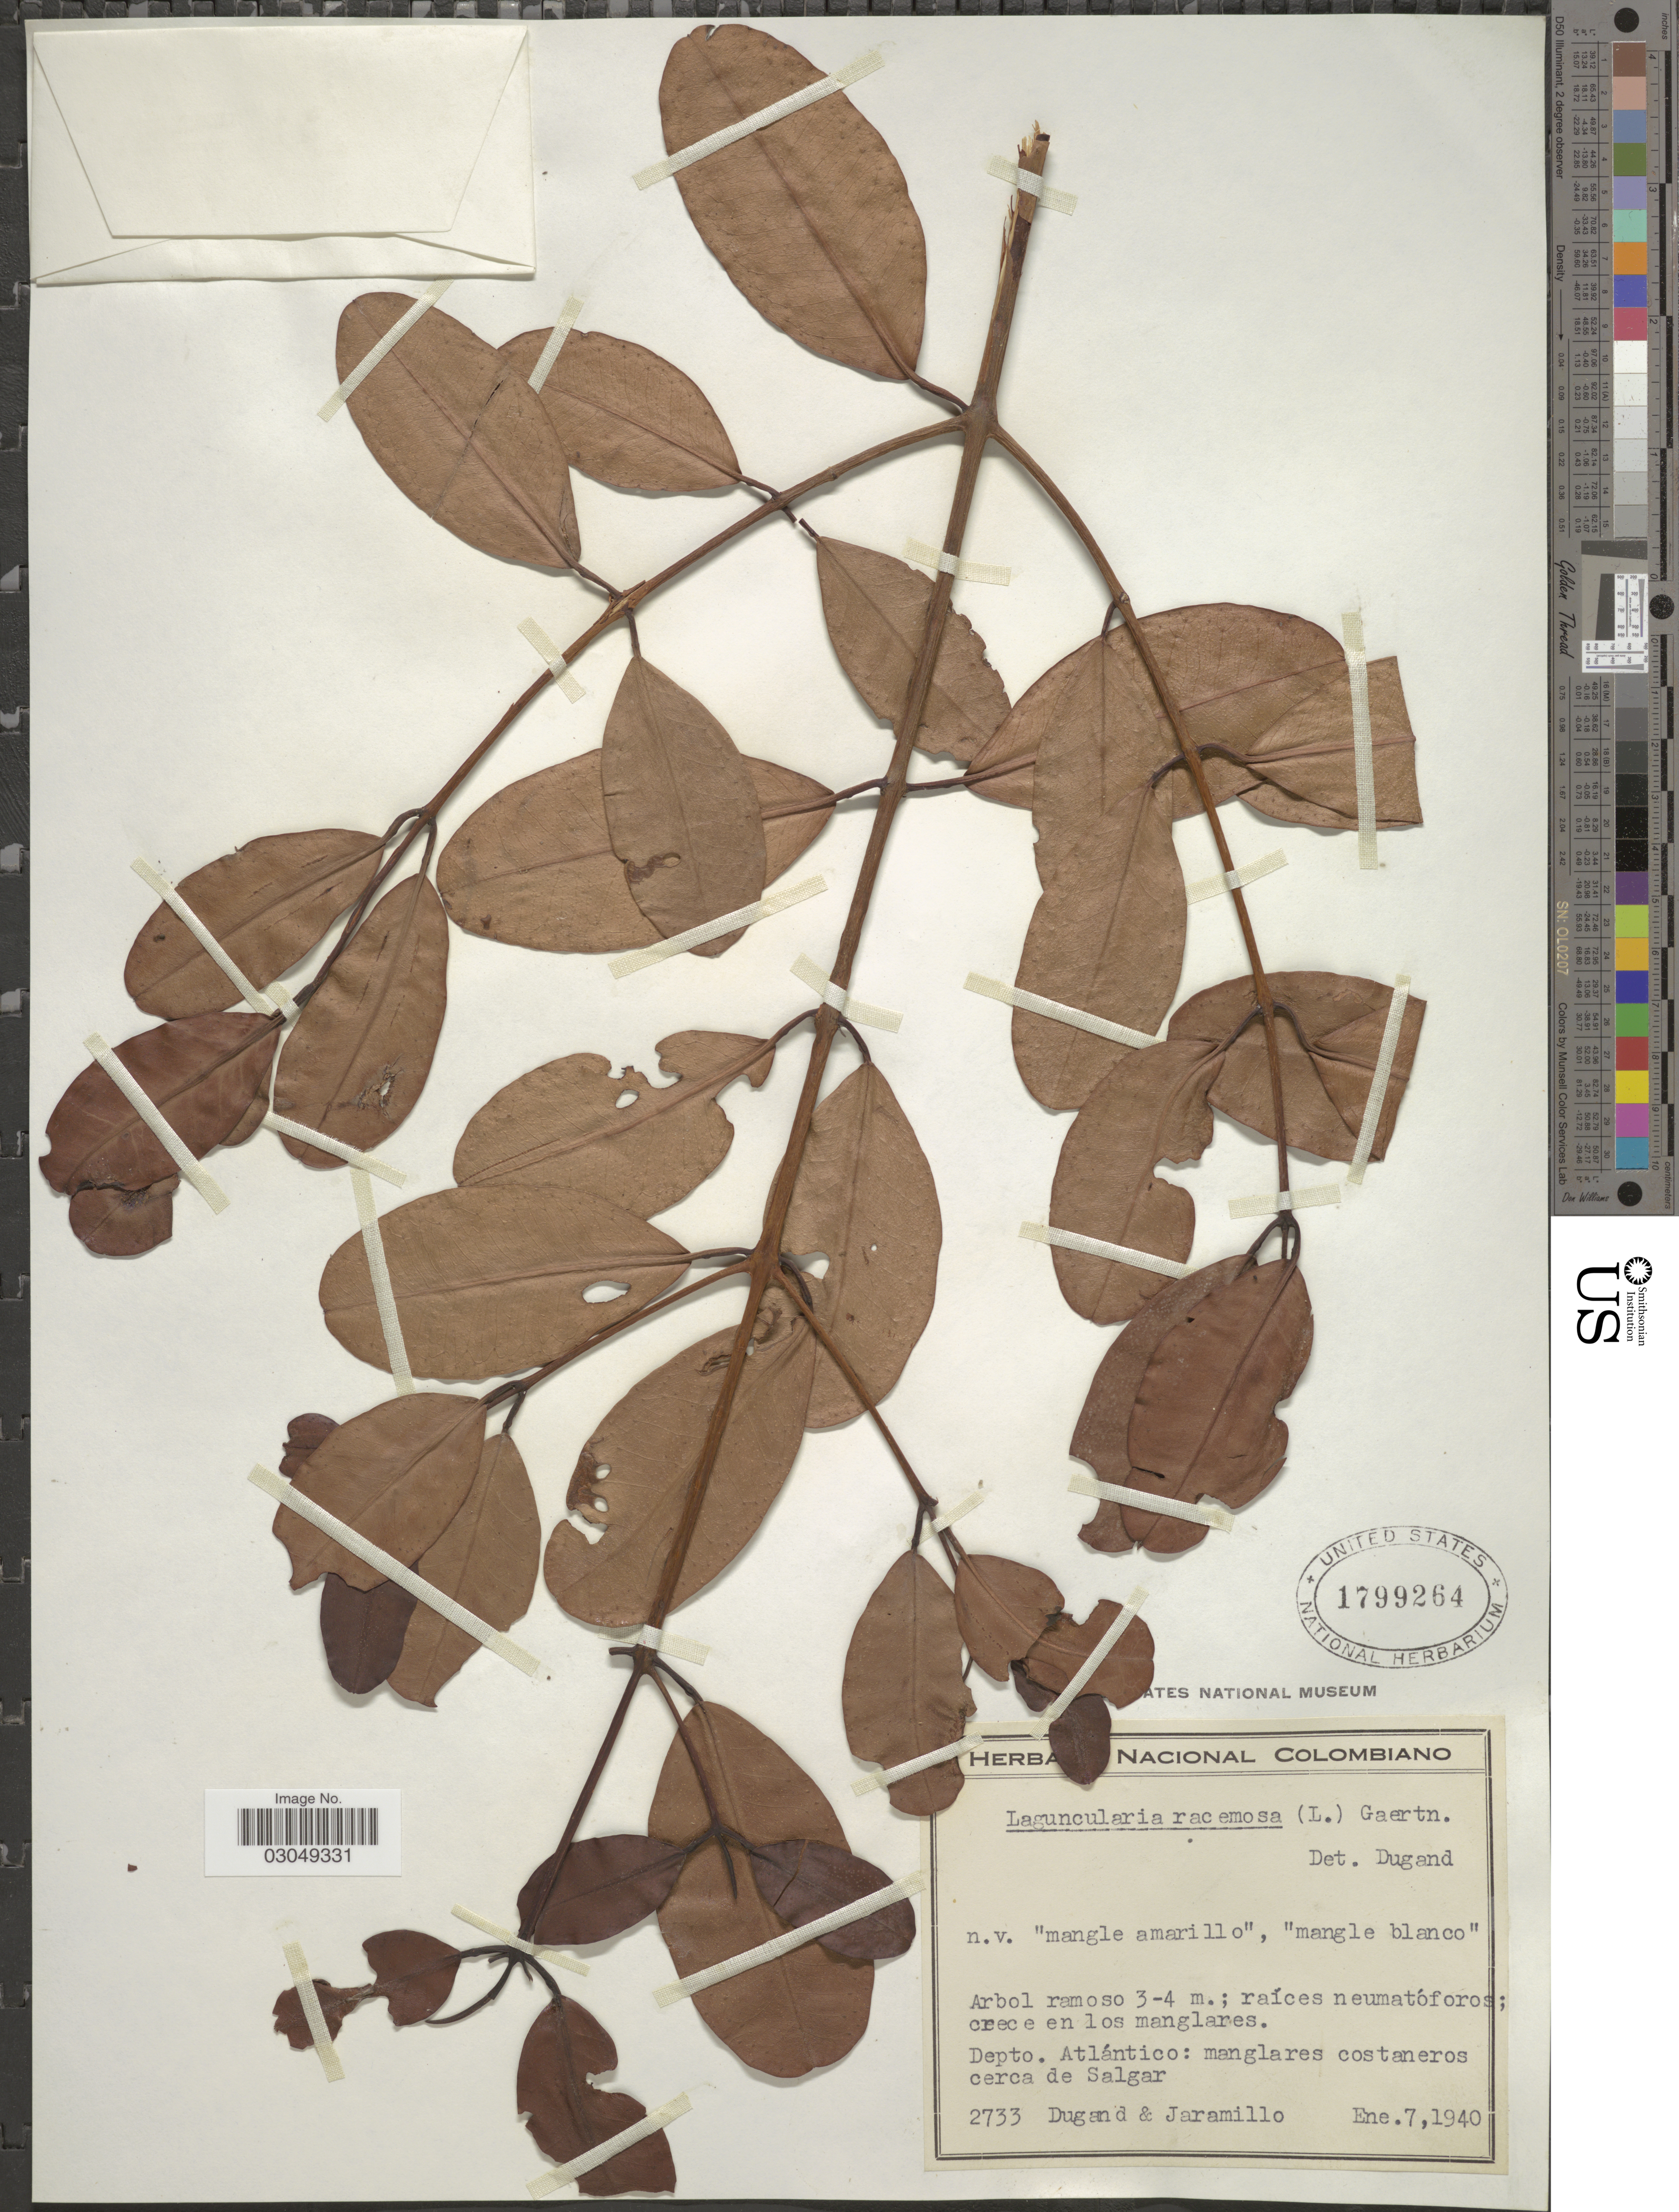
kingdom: Plantae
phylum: Tracheophyta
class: Magnoliopsida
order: Myrtales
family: Combretaceae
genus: Laguncularia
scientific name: Laguncularia racemosa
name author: (L.) C.F. Gaertn.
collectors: Dugand, -- & Jaramillo, --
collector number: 2733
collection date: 1940-01-07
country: Colombia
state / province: Atlántico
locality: Depto. Atlántico: manglares costaneros cerca de Salgar.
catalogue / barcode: US 1799264